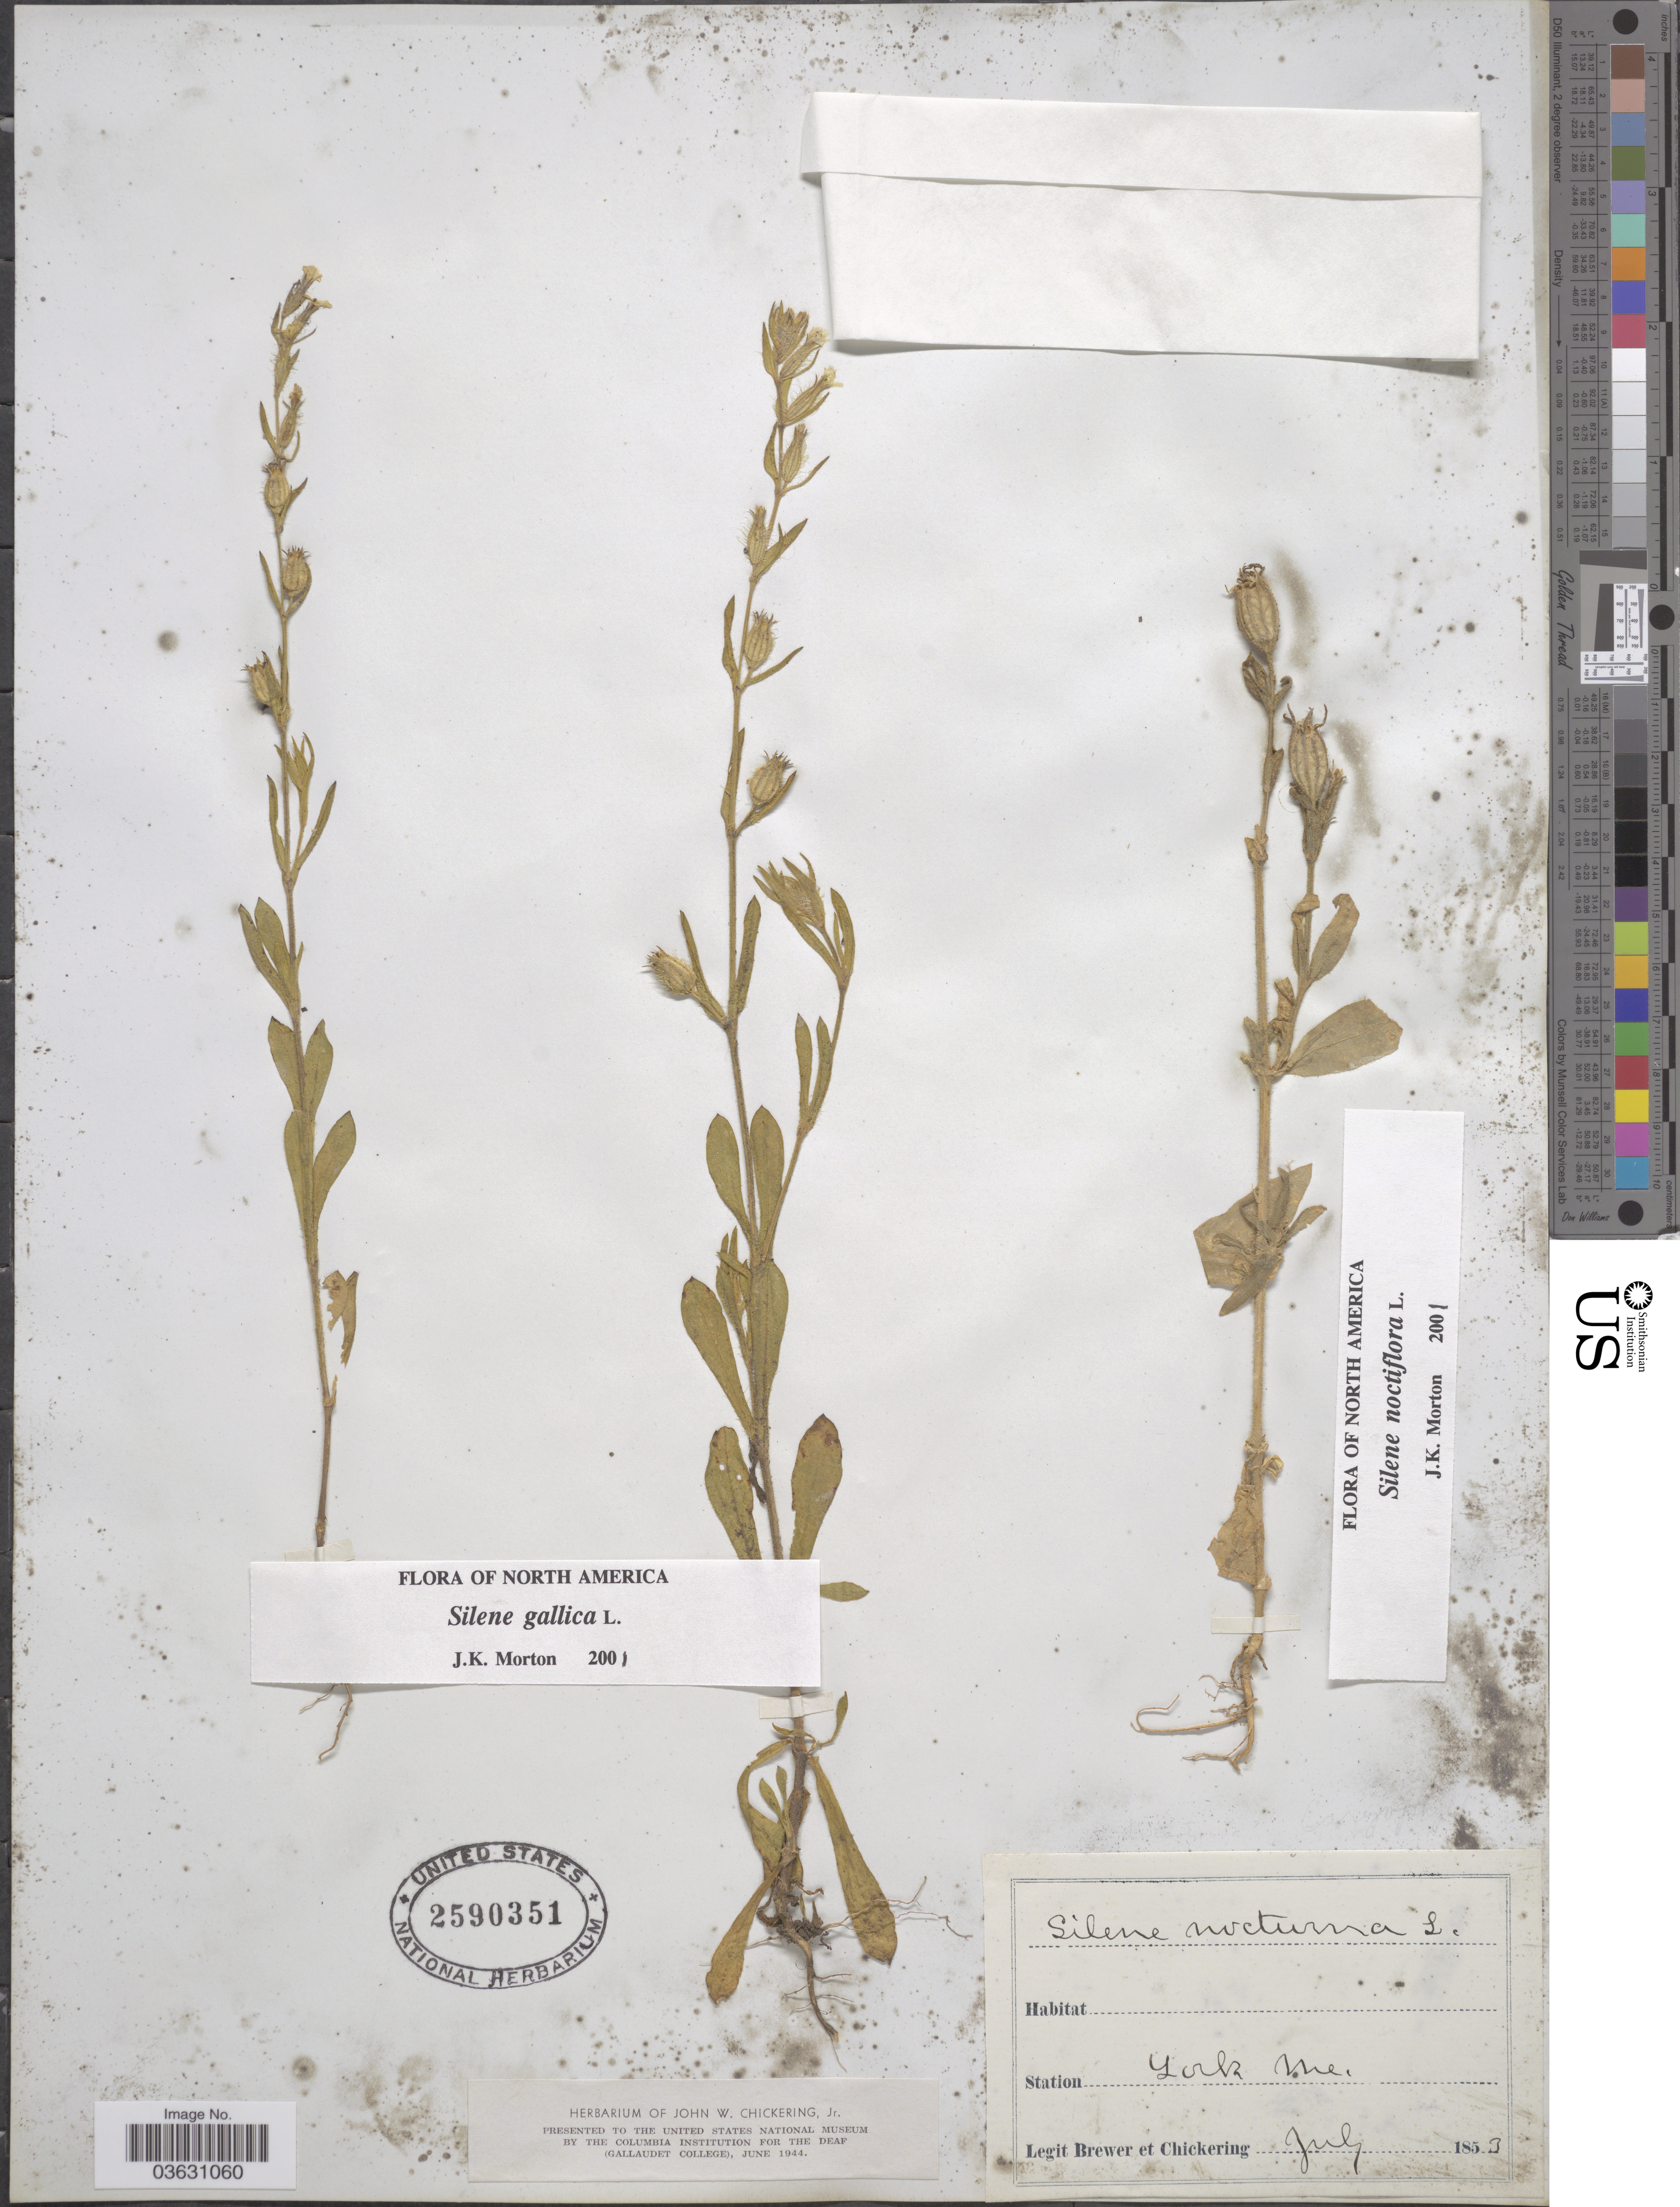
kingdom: Plantae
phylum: Tracheophyta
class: Magnoliopsida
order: Caryophyllales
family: Caryophyllaceae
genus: Silene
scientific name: Silene gallica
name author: L.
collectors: -. Brewer & J. Chickering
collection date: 1853-07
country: United States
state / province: Maine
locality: Station York.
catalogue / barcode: US 2590351